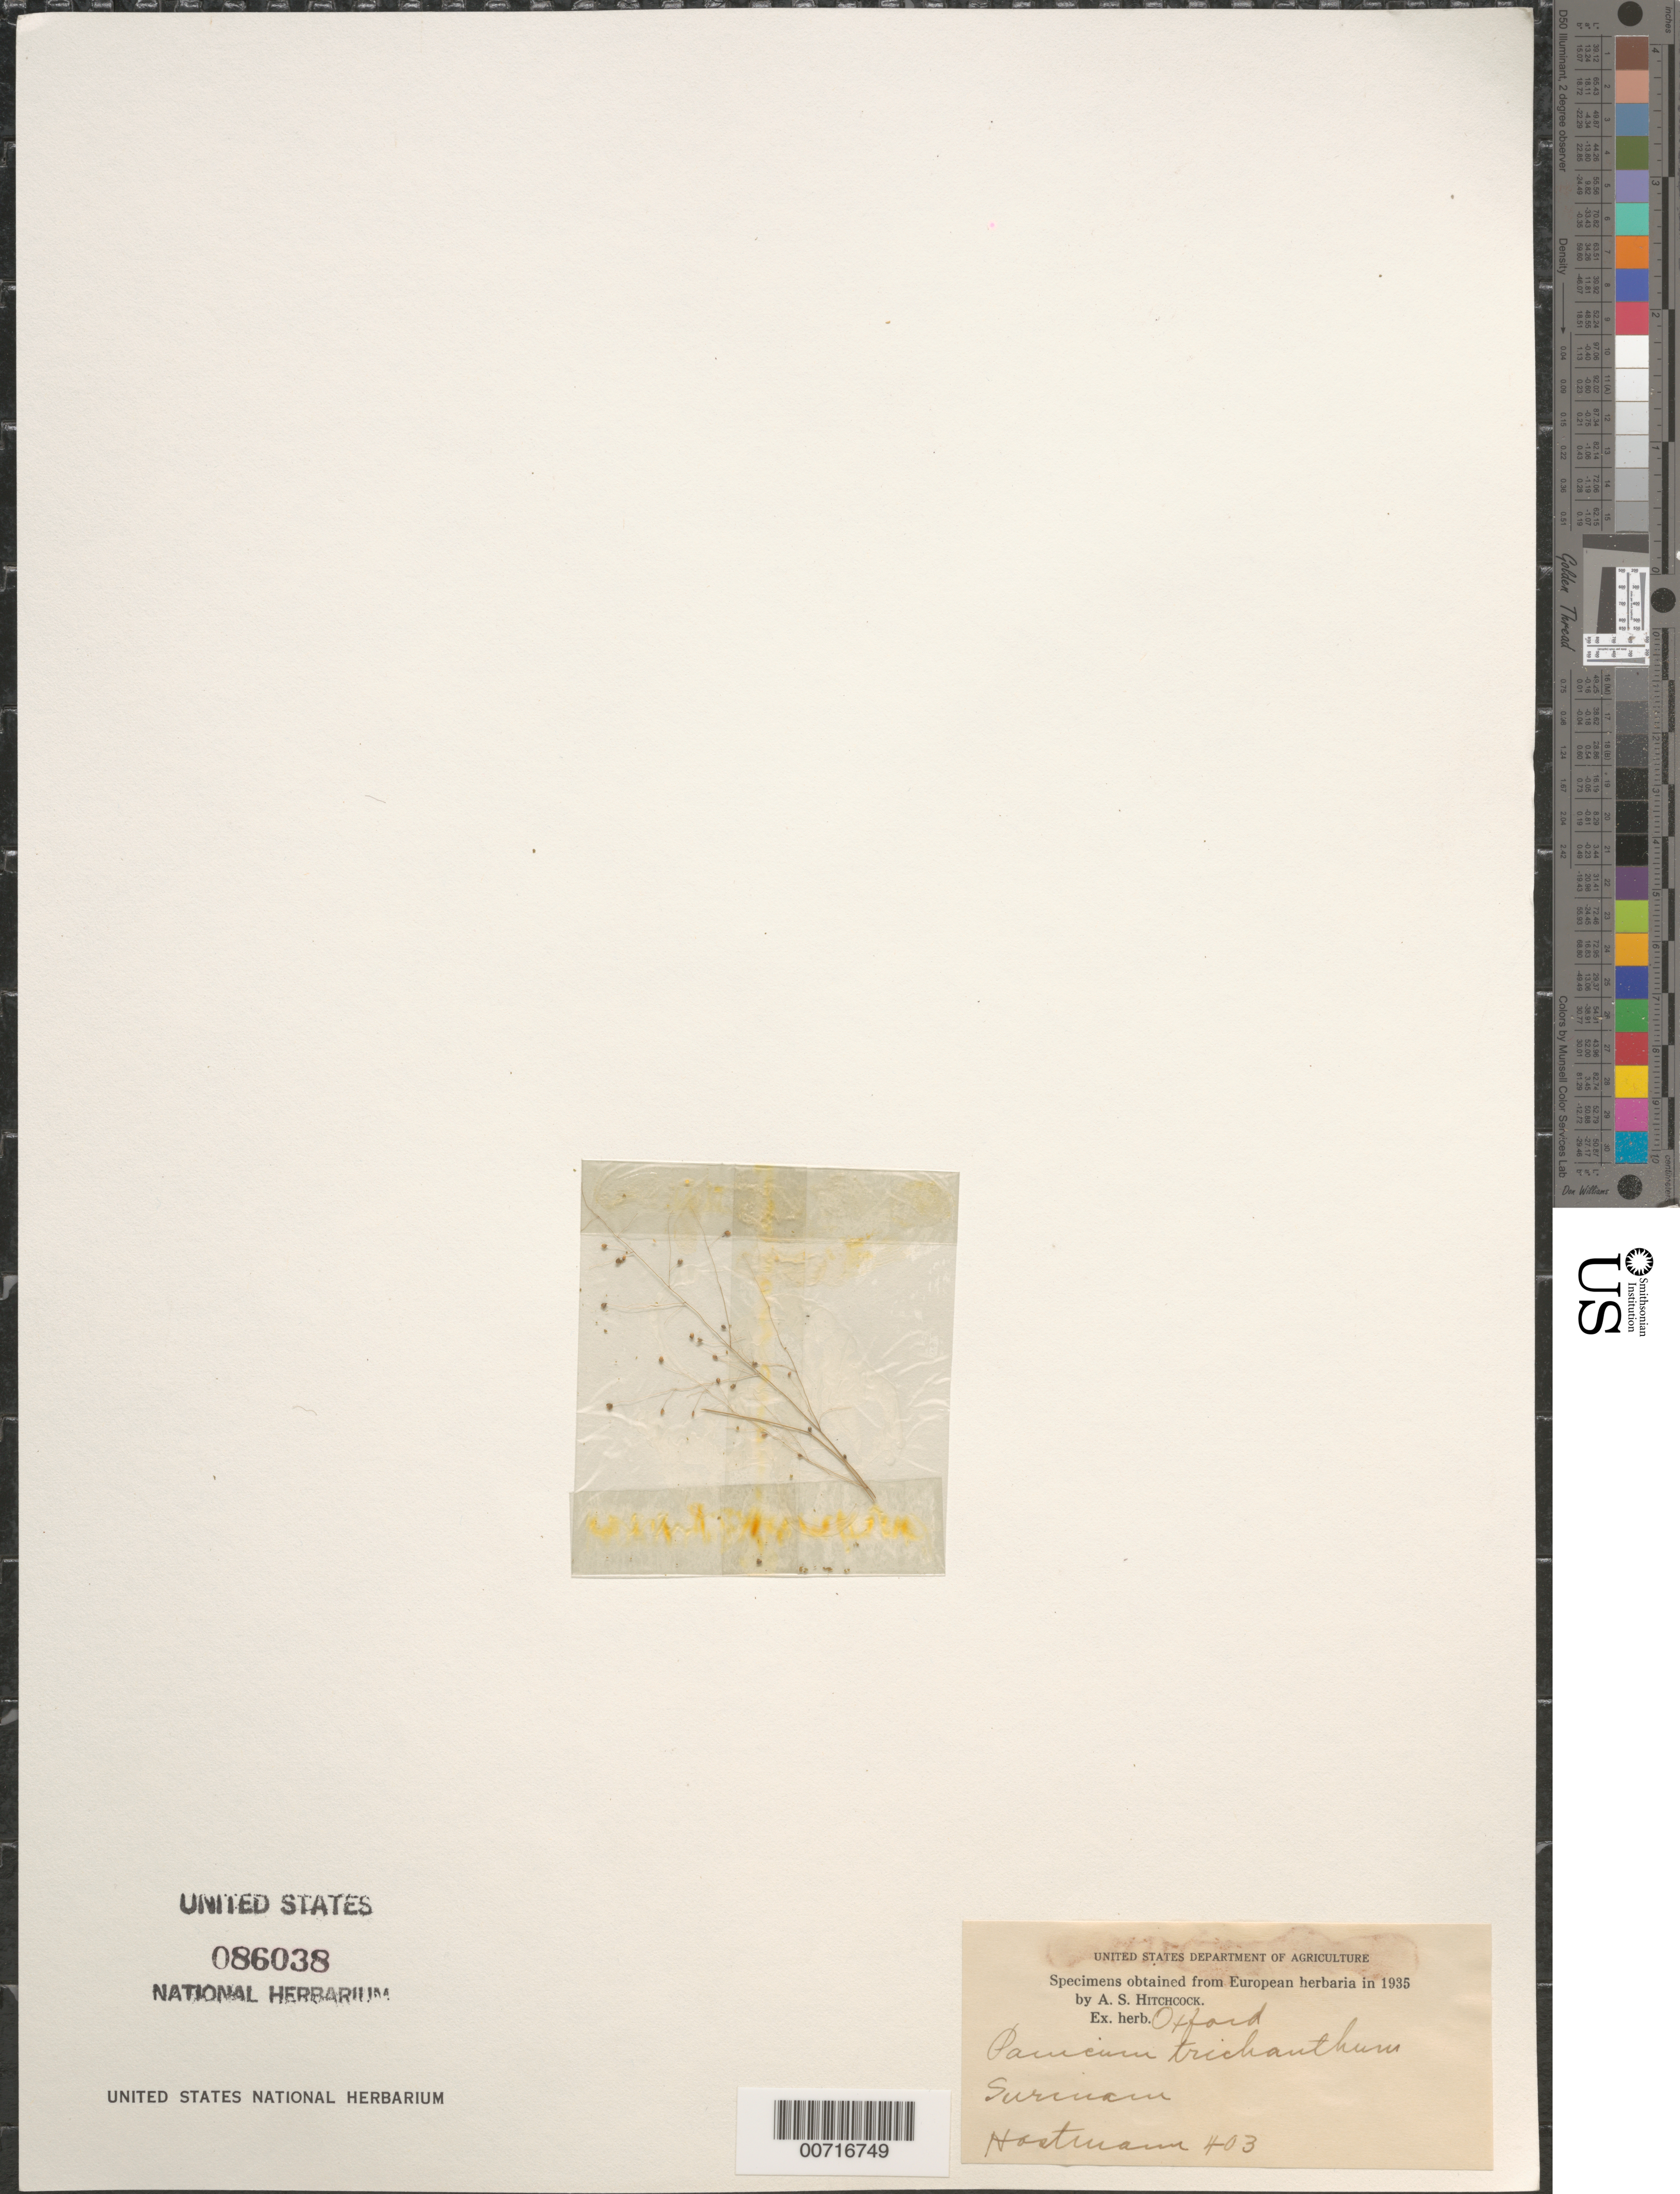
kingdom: Plantae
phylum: Tracheophyta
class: Liliopsida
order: Poales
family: Poaceae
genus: Panicum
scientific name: Panicum trichanthum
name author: Nees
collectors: F. Hostmann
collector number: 403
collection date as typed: s.d.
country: Suriname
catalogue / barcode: US 86038